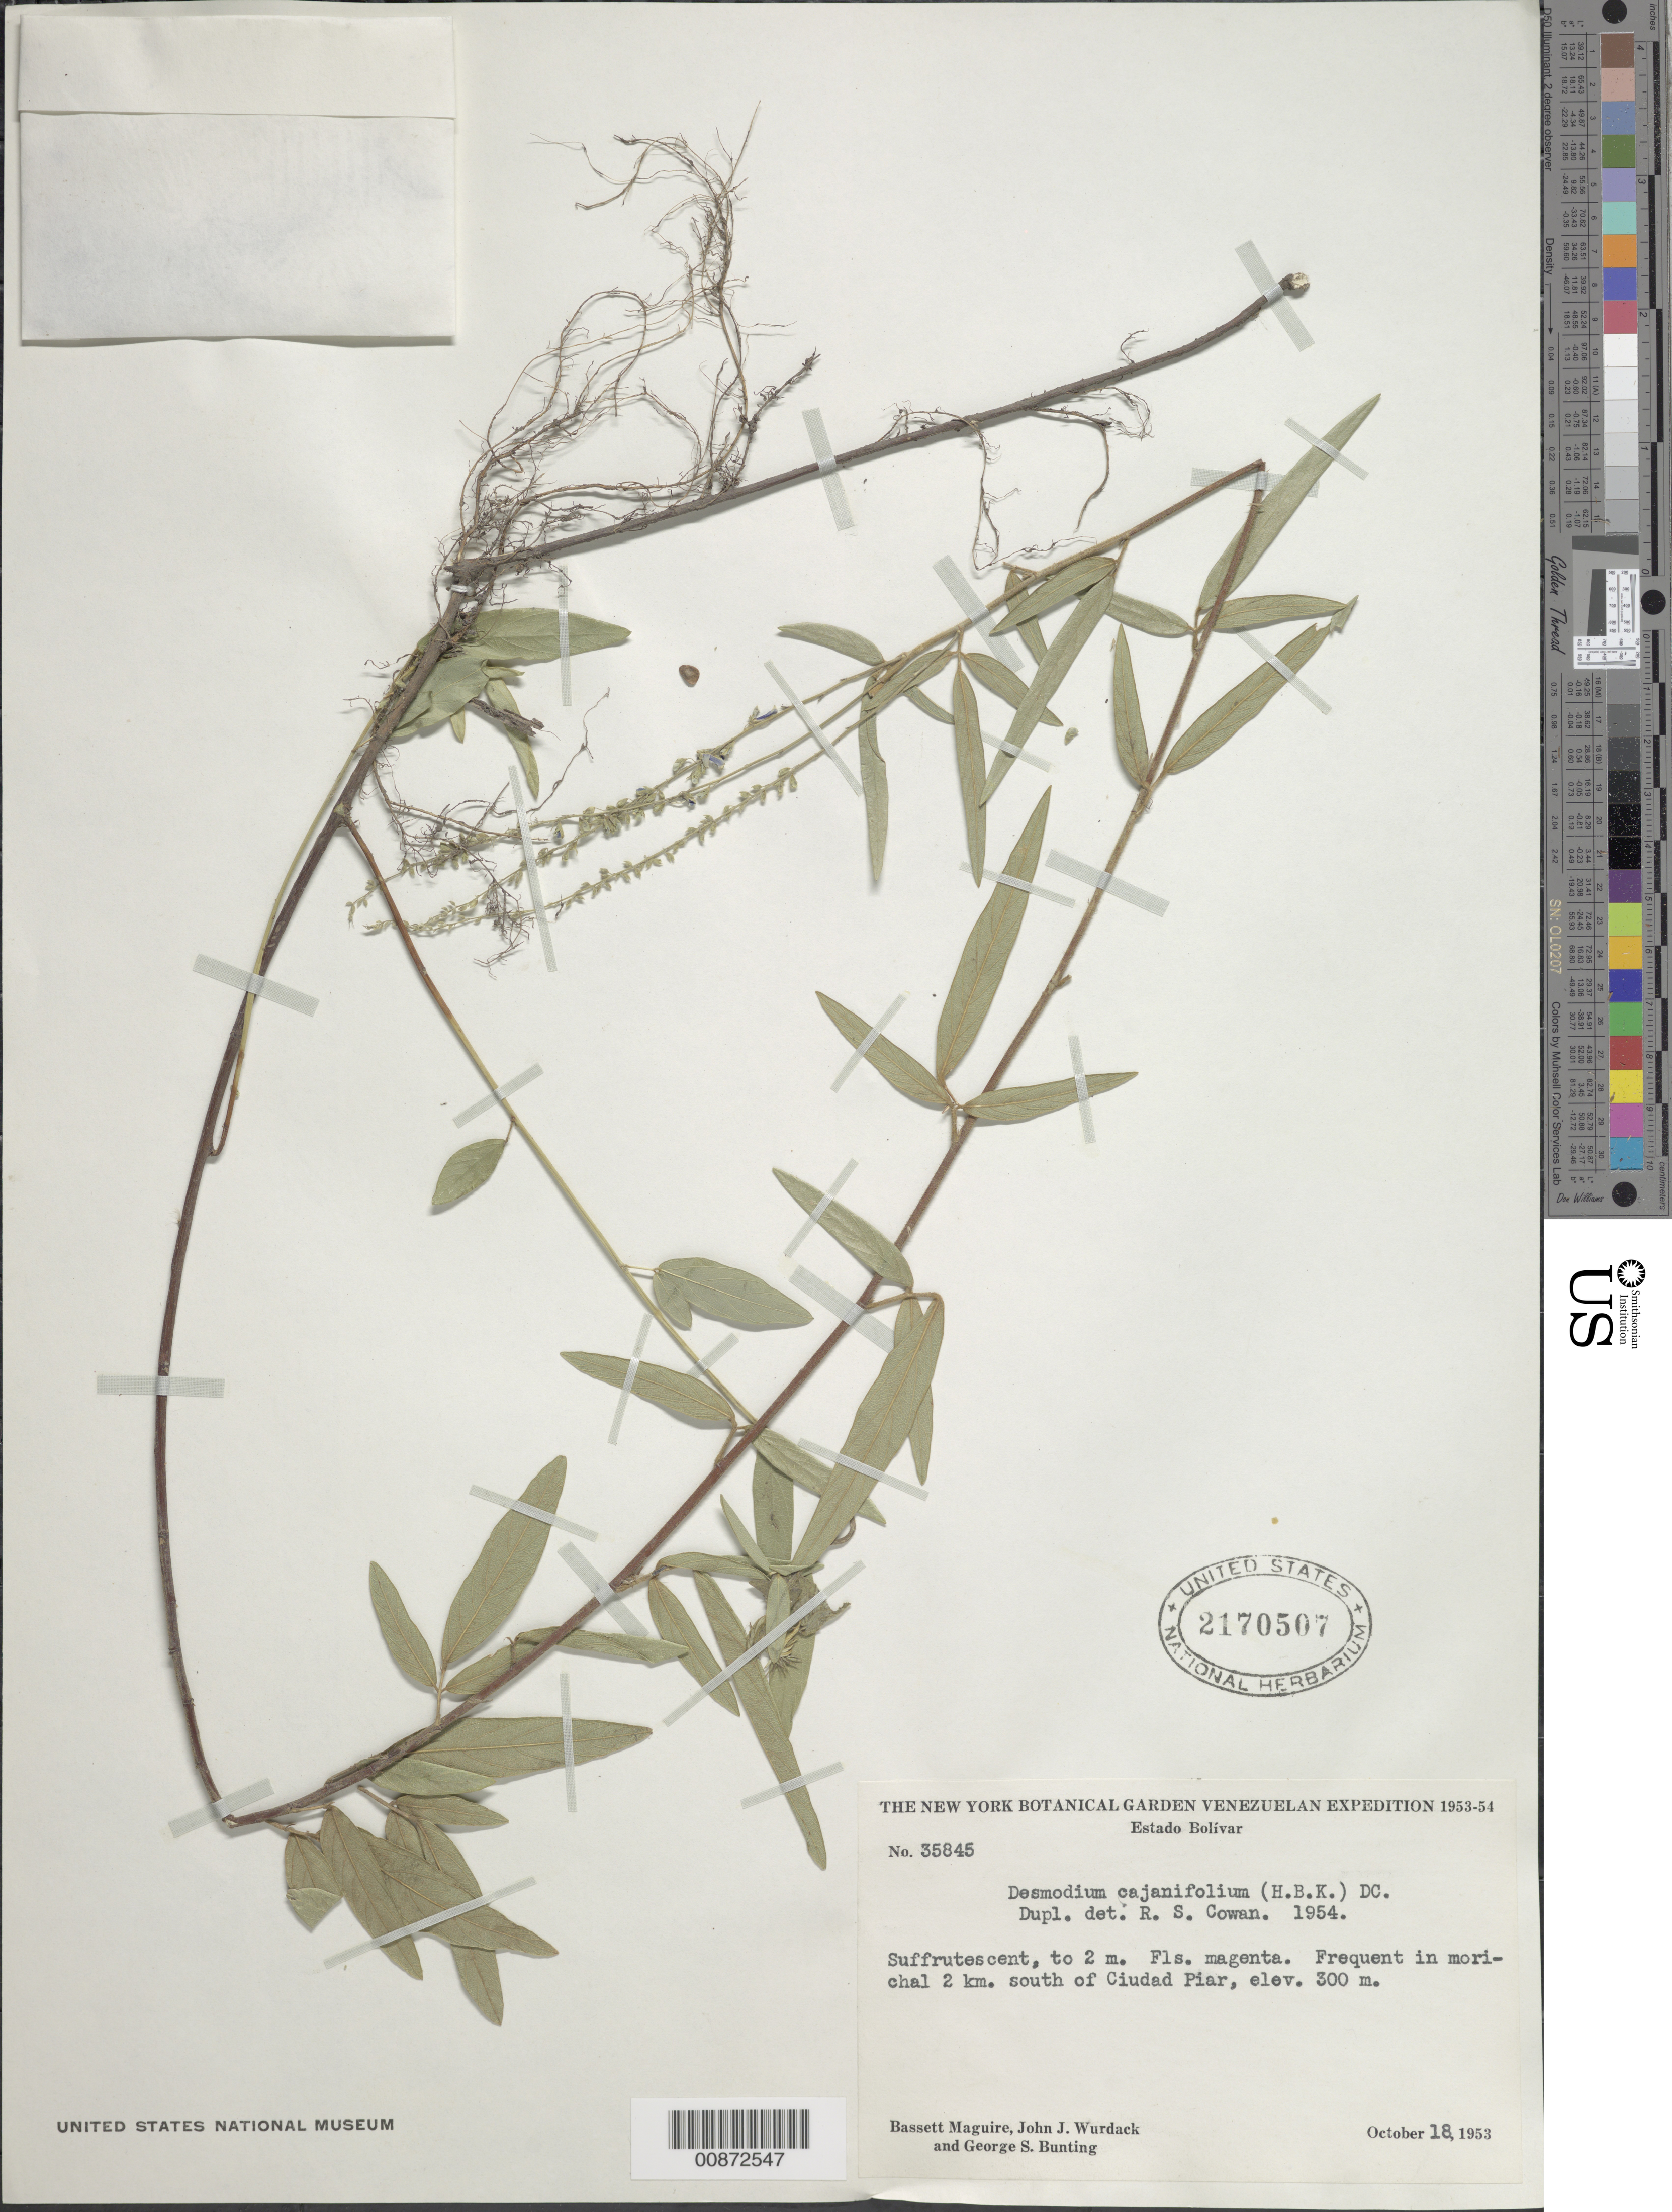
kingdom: Plantae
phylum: Tracheophyta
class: Magnoliopsida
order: Fabales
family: Fabaceae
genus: Desmodium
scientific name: Desmodium cajanifolium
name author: (Kunth) DC.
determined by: Cowan, R. S.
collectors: B. Maguire, J. J. Wurdack & G. S. Bunting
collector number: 35845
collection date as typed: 18-Oct-53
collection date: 1953-10-18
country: Venezuela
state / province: Bolívar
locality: Ciudad Piar, 2 km S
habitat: Morichal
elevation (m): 300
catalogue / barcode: US 2170507